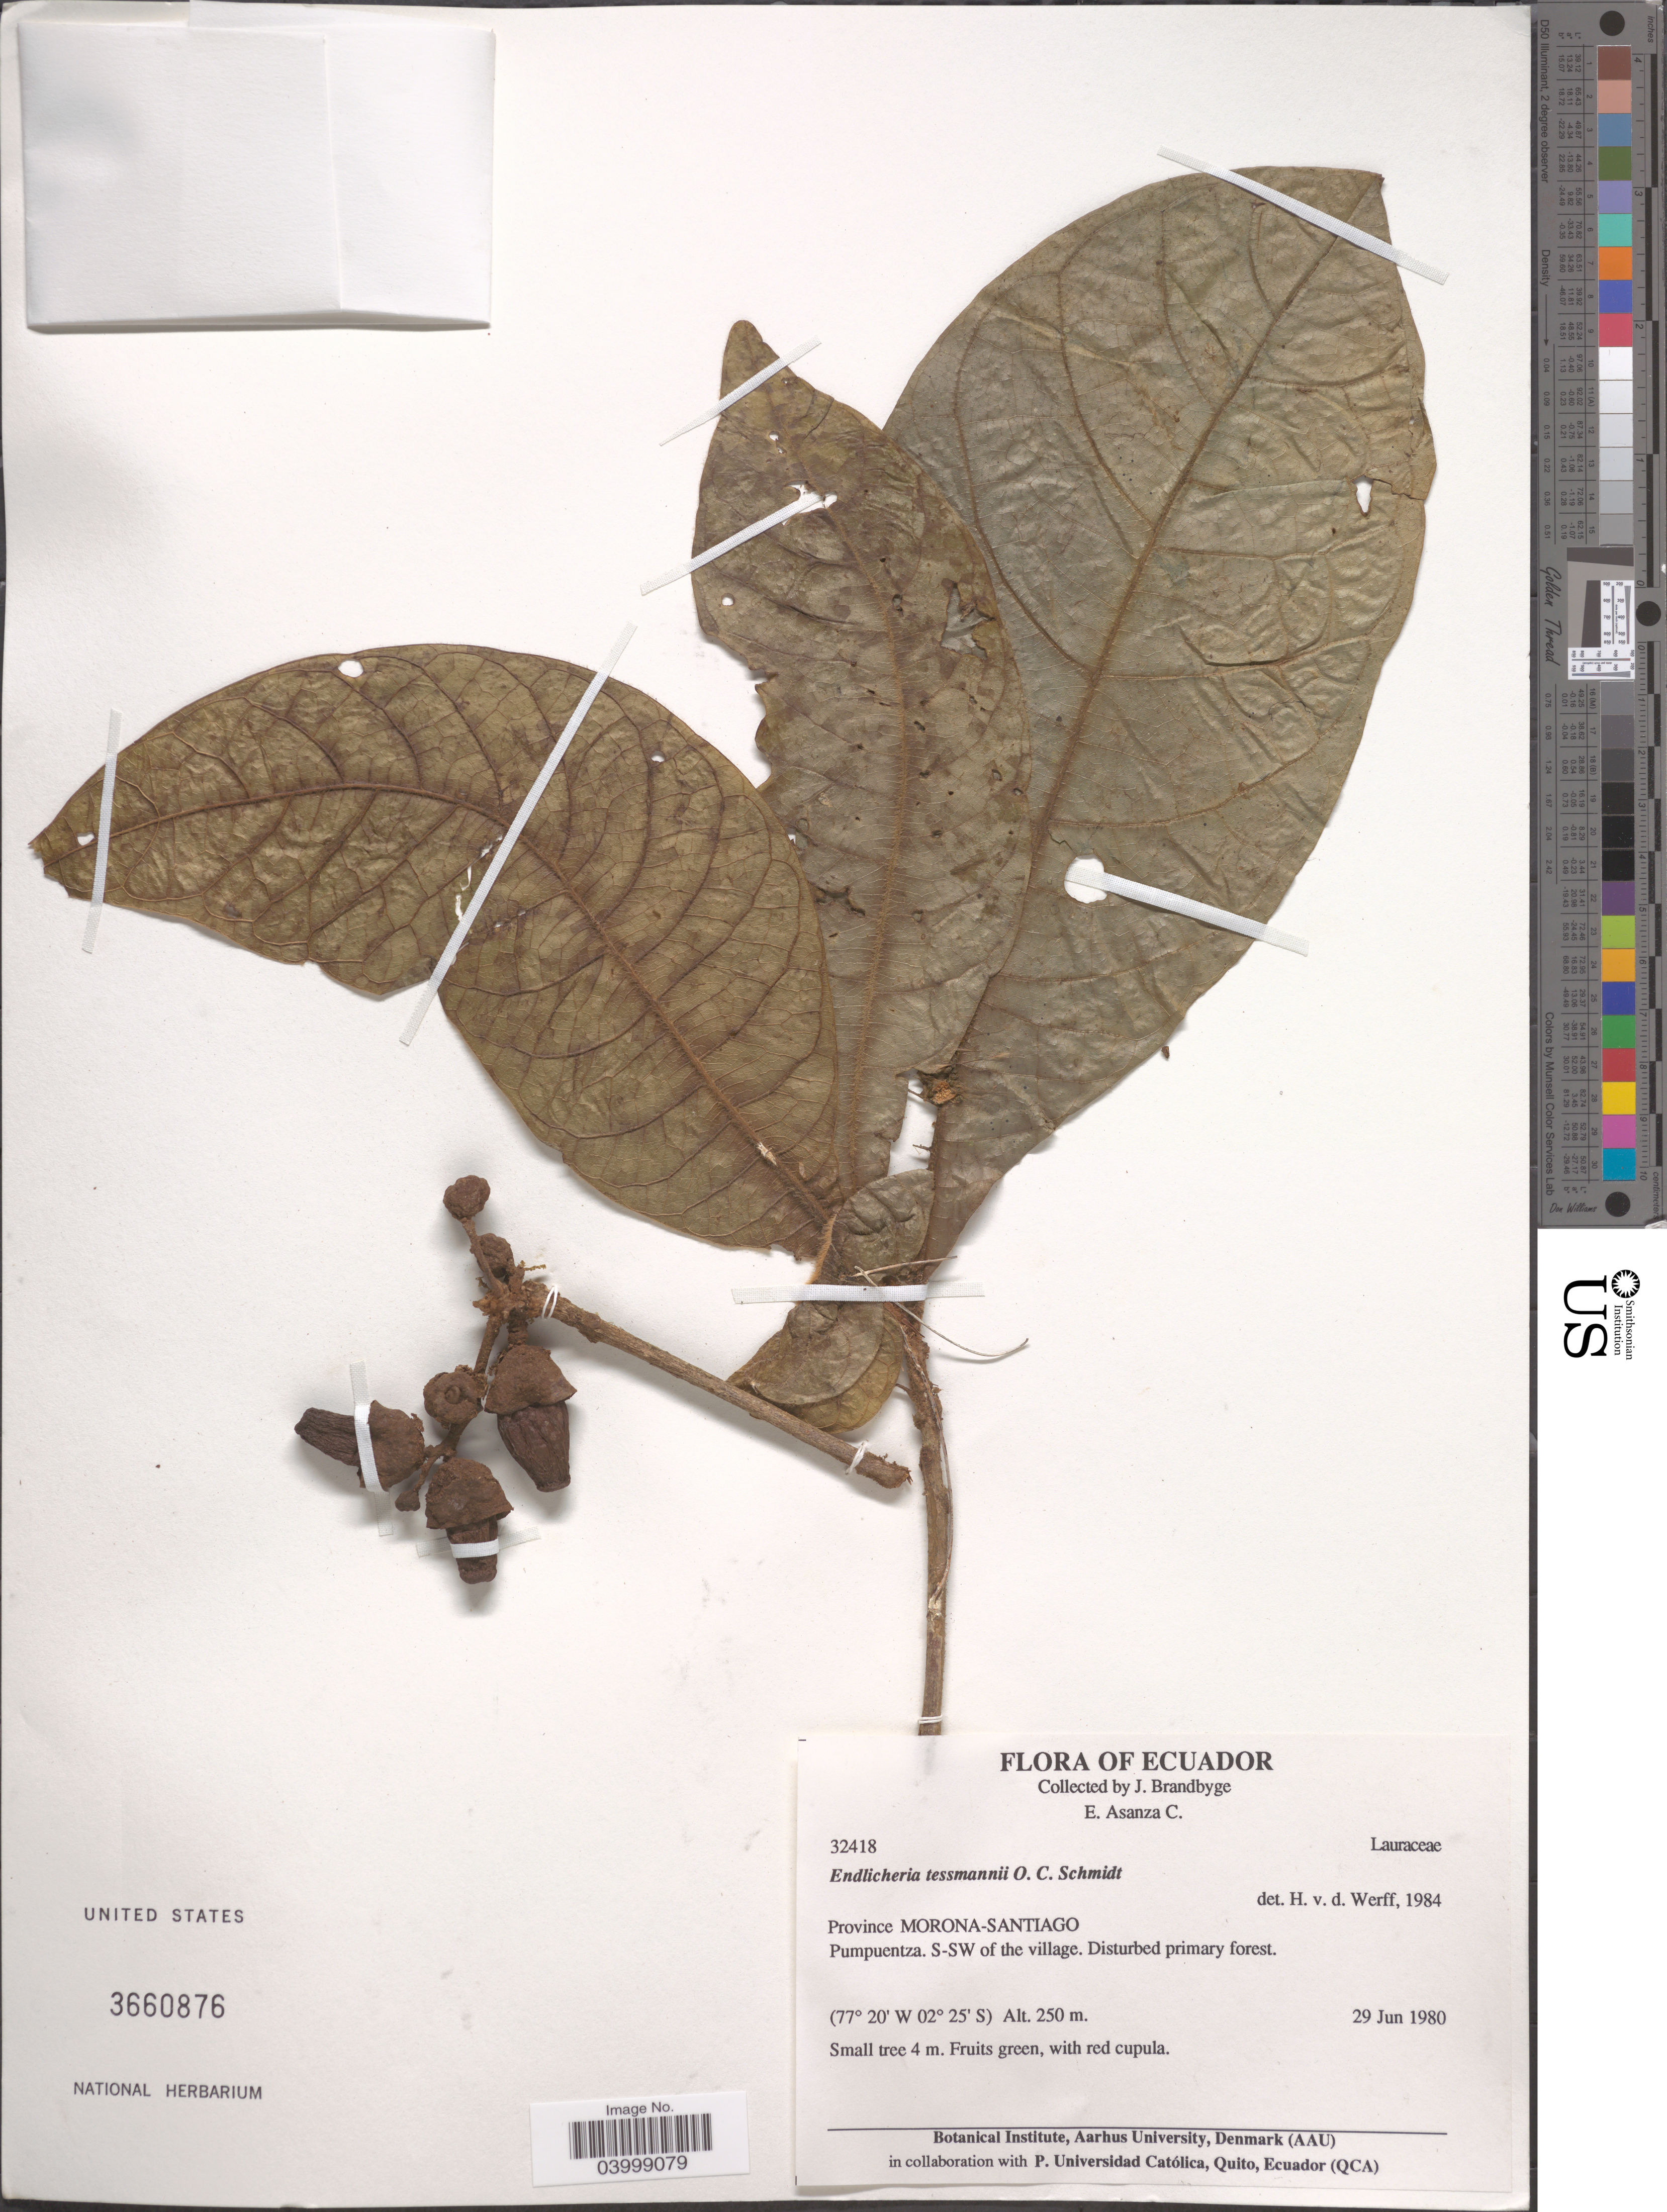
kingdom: Plantae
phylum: Tracheophyta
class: Magnoliopsida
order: Laurales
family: Lauraceae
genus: Endlicheria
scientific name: Endlicheria tessmannii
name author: O.C. Schmidt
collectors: J. Brandbyge & E. Asanza C.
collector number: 32418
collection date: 1980-06-29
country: Ecuador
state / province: Morona-Santiago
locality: Pumpuentza. S-SW of the village.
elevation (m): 250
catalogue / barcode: US 3660876